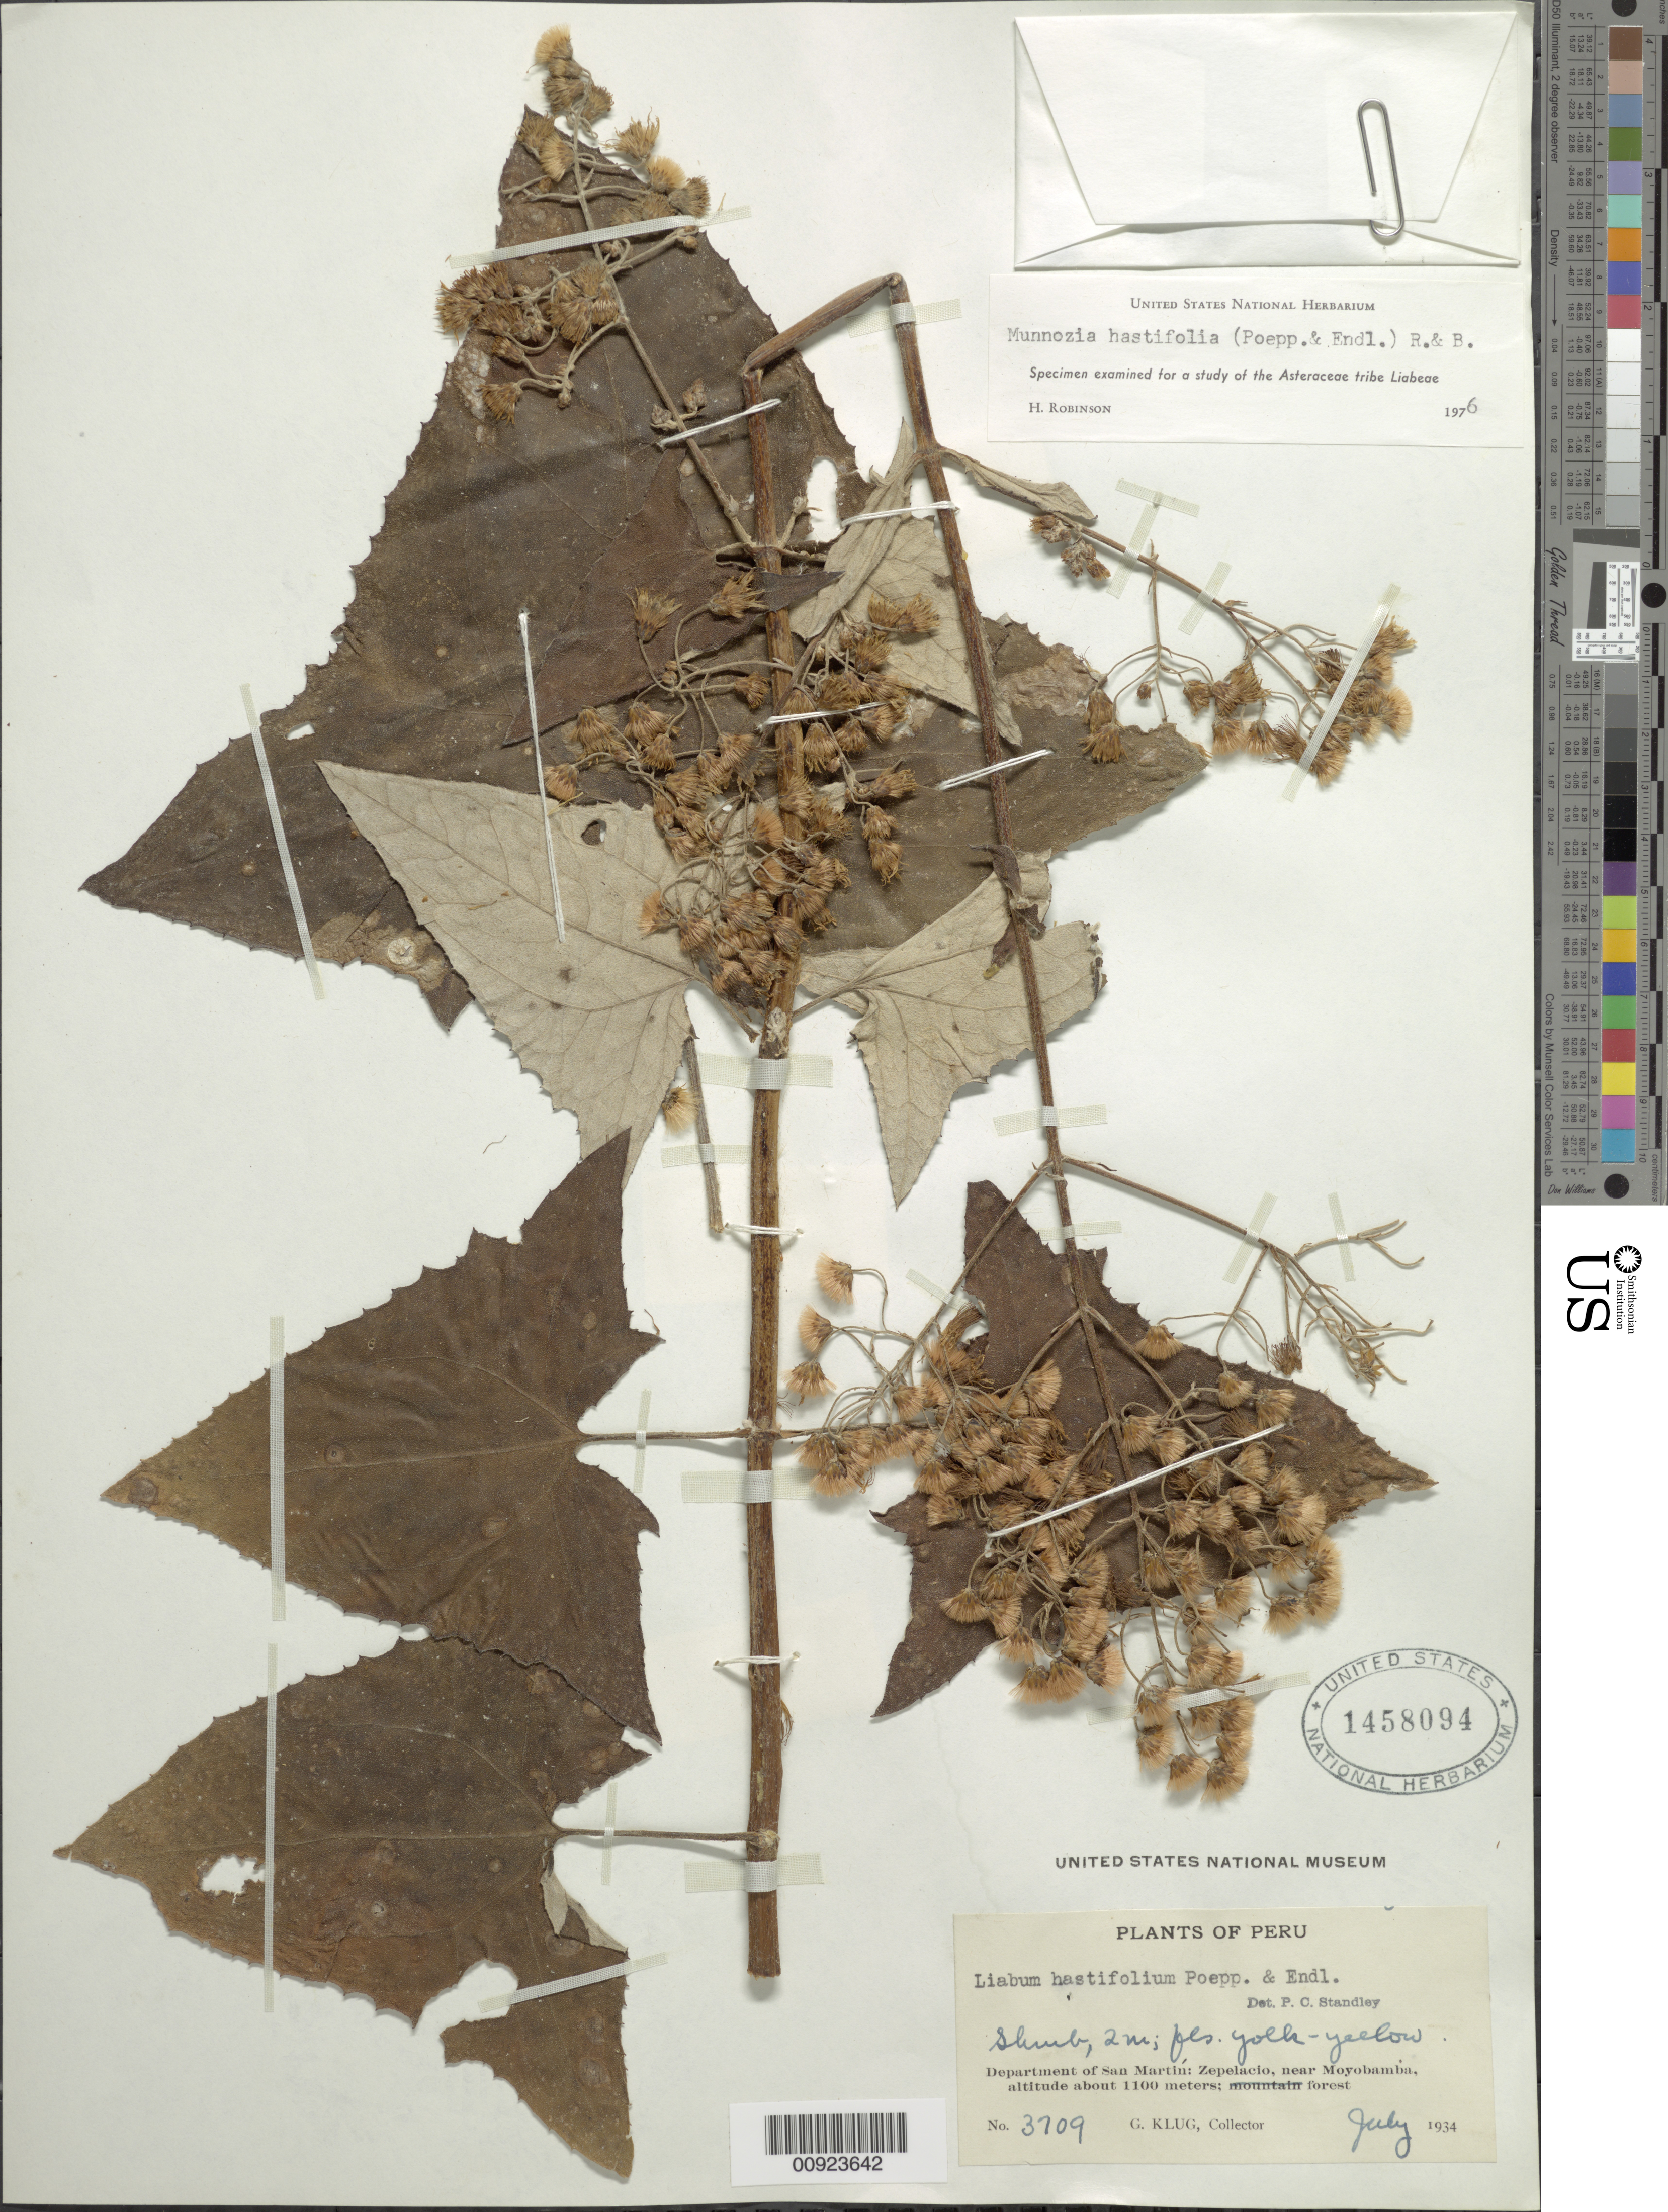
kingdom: Plantae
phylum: Tracheophyta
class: Magnoliopsida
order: Asterales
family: Asteraceae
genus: Munnozia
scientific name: Munnozia hastifolia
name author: (Poepp.) H. Rob. & Brettell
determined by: Robinson, Harold E., (US)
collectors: G. Klug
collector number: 3709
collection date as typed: July 1934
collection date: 1934-07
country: Peru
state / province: San Martín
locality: Zepelacio, near Moyobamba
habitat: Forest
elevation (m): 1100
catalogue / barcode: US 1458094